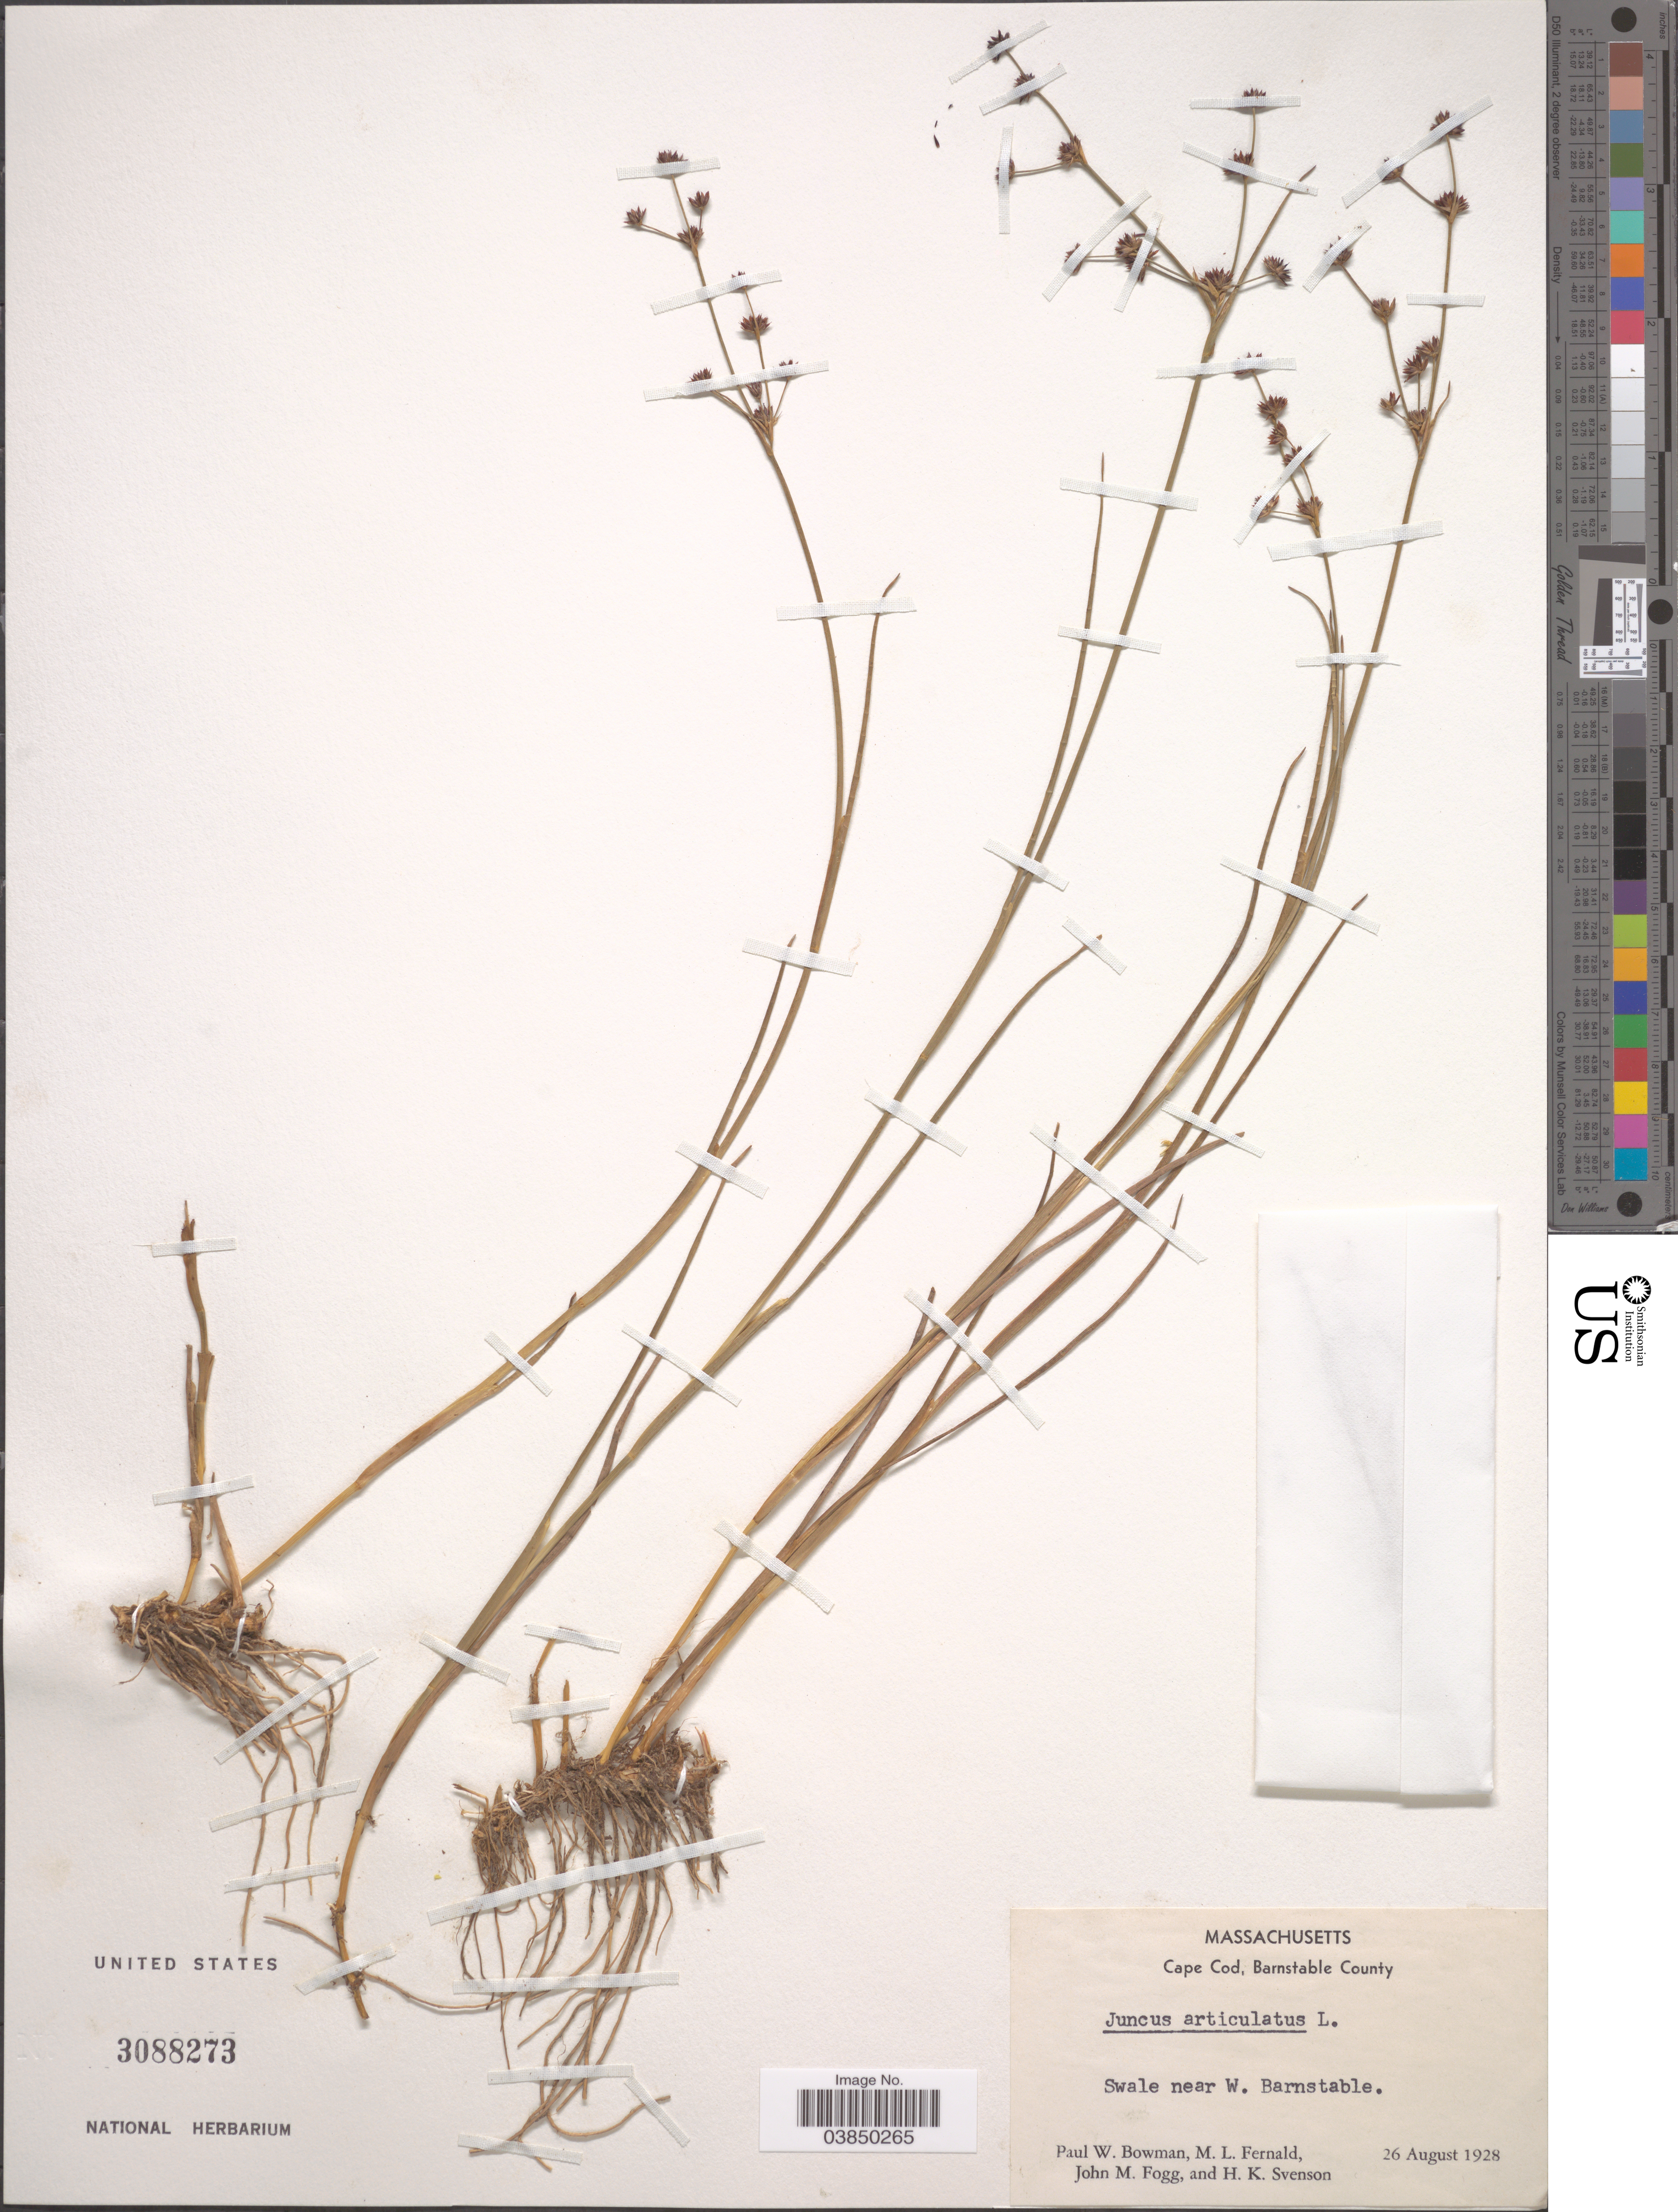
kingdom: Plantae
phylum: Tracheophyta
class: Liliopsida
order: Poales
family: Juncaceae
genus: Juncus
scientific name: Juncus articulatus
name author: L.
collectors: P. Bowman, M. L. Fernald, J. Fogg & H. K. Svenson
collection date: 1928-08-26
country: United States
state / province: Massachusetts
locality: Cape Cod, Barnstable County. Swale near W. Barnstable.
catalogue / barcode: US 3088273